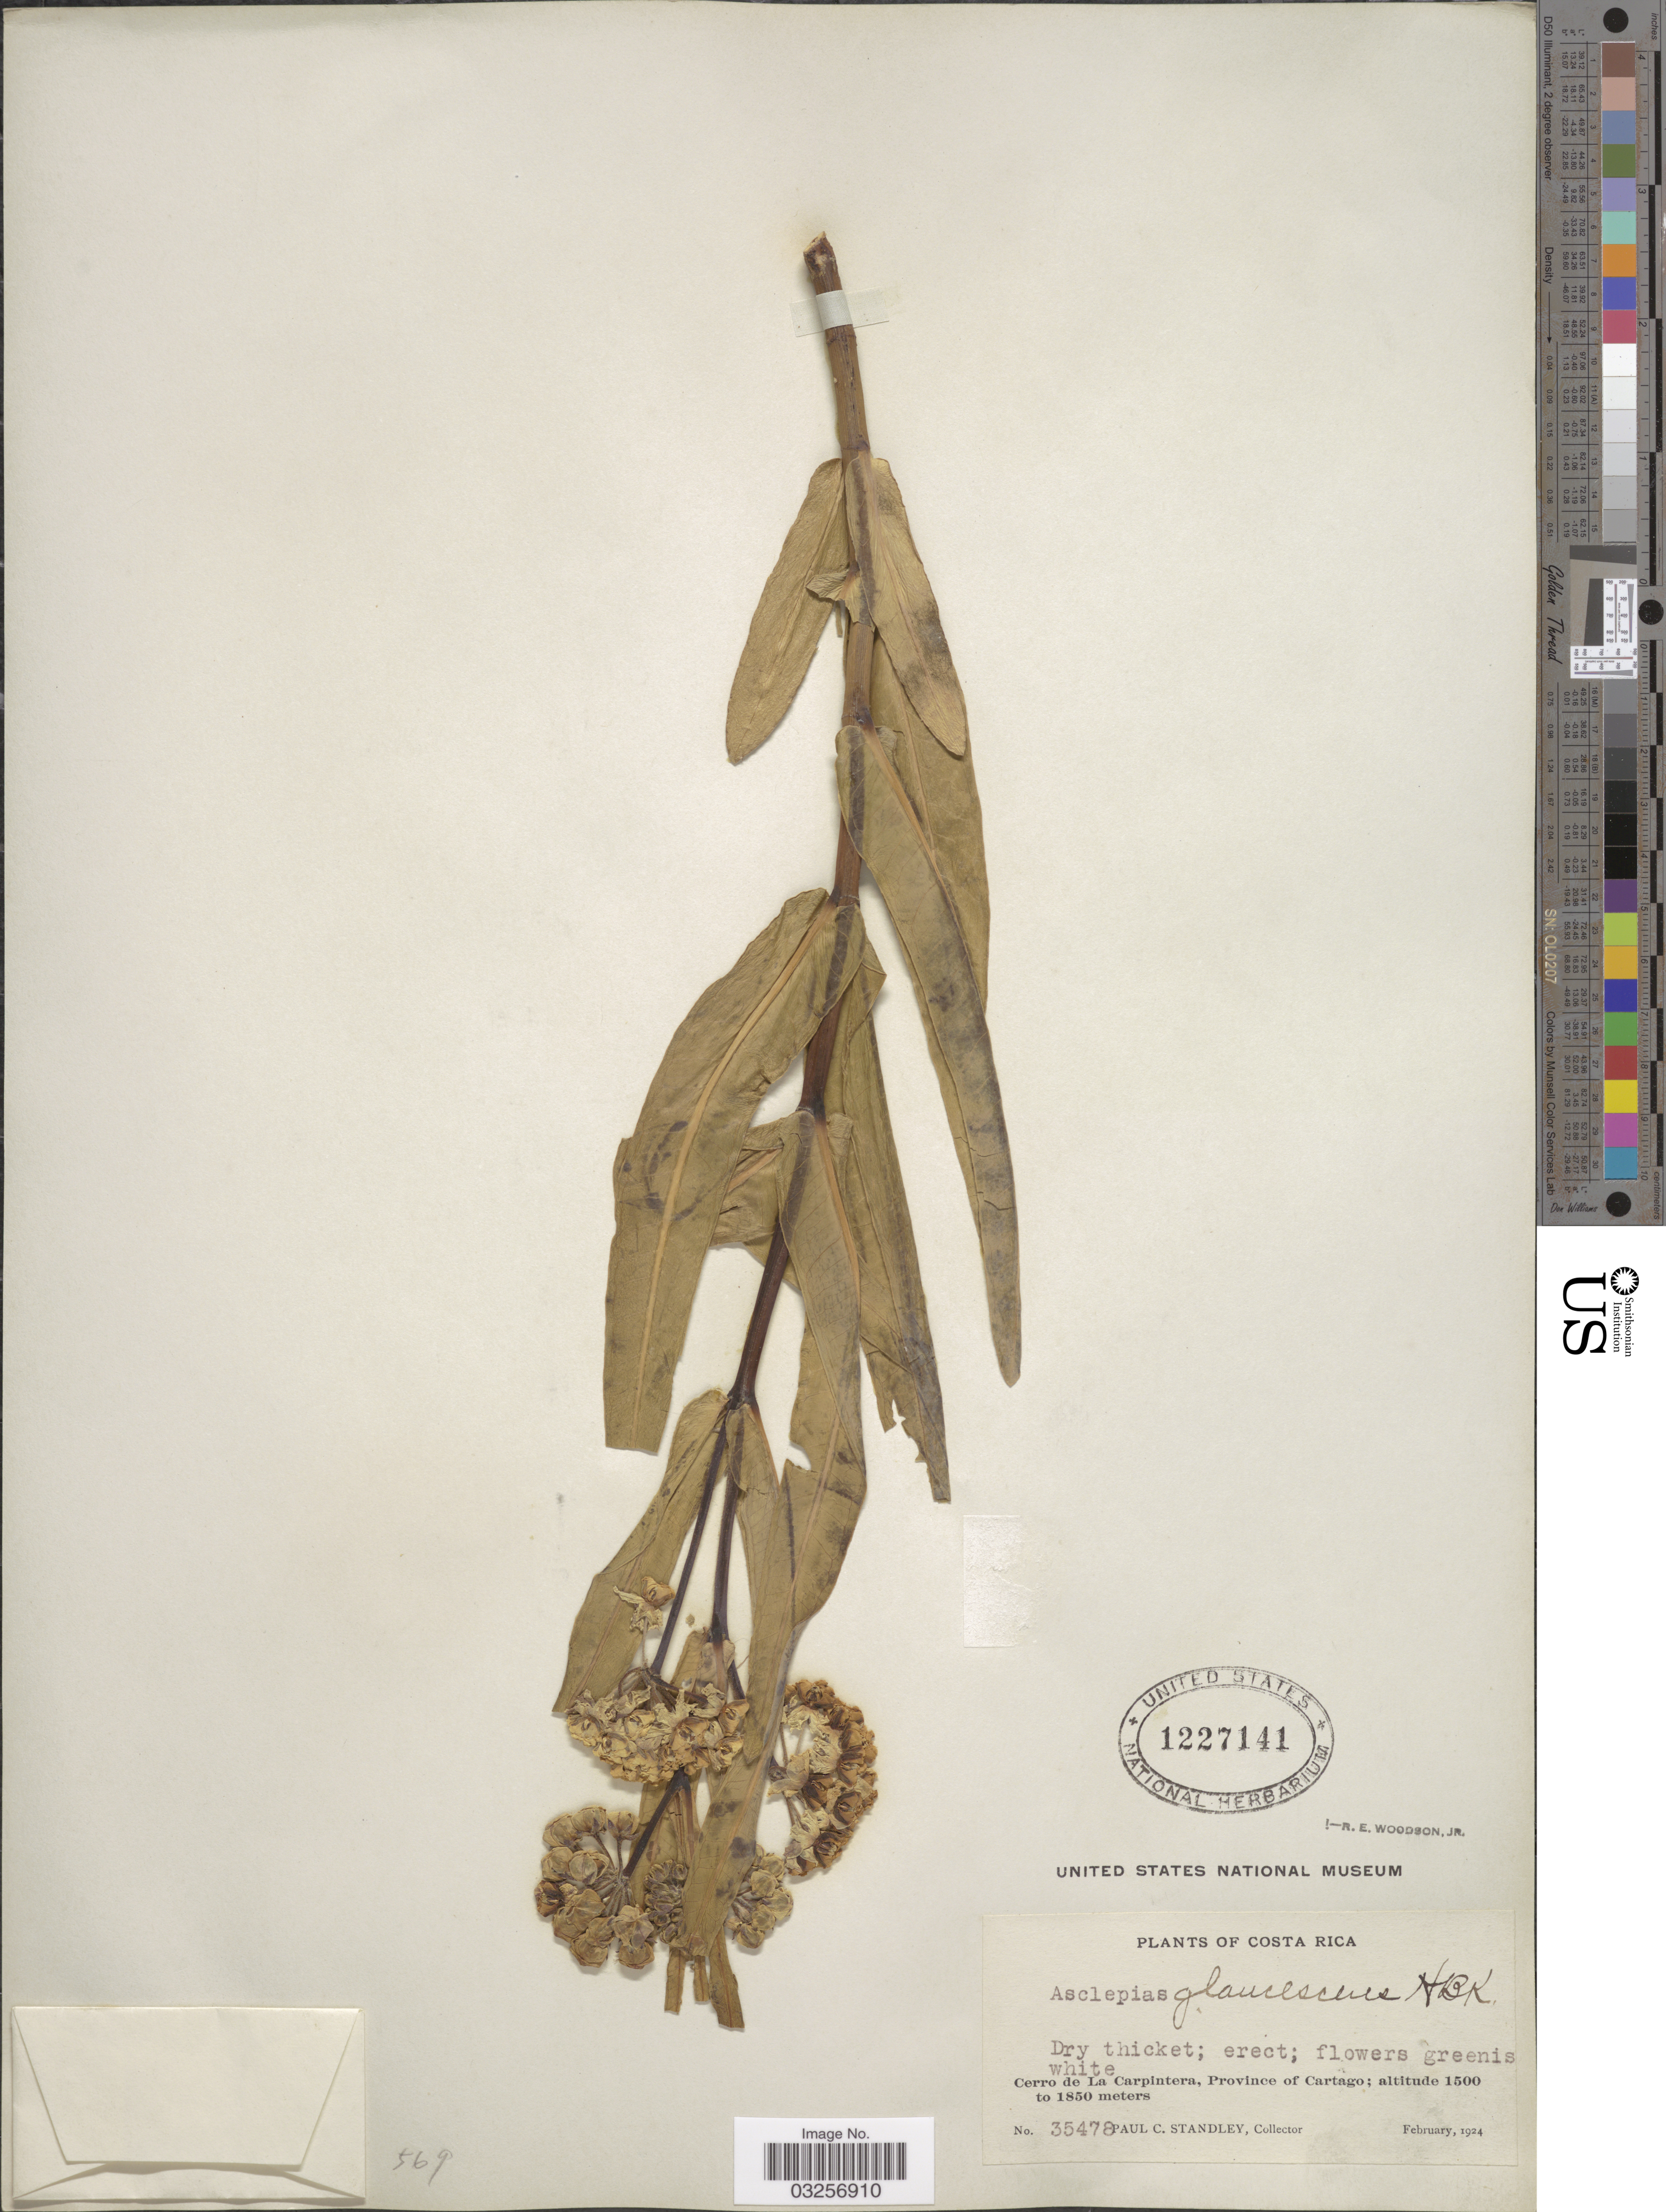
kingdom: Plantae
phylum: Tracheophyta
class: Magnoliopsida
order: Gentianales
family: Apocynaceae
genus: Asclepias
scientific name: Asclepias glaucescens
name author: Kunth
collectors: P. C. Standley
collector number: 35478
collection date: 1924-02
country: Costa Rica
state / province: Cartago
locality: Cerro de La Carpintera.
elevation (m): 1500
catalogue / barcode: US 1227141